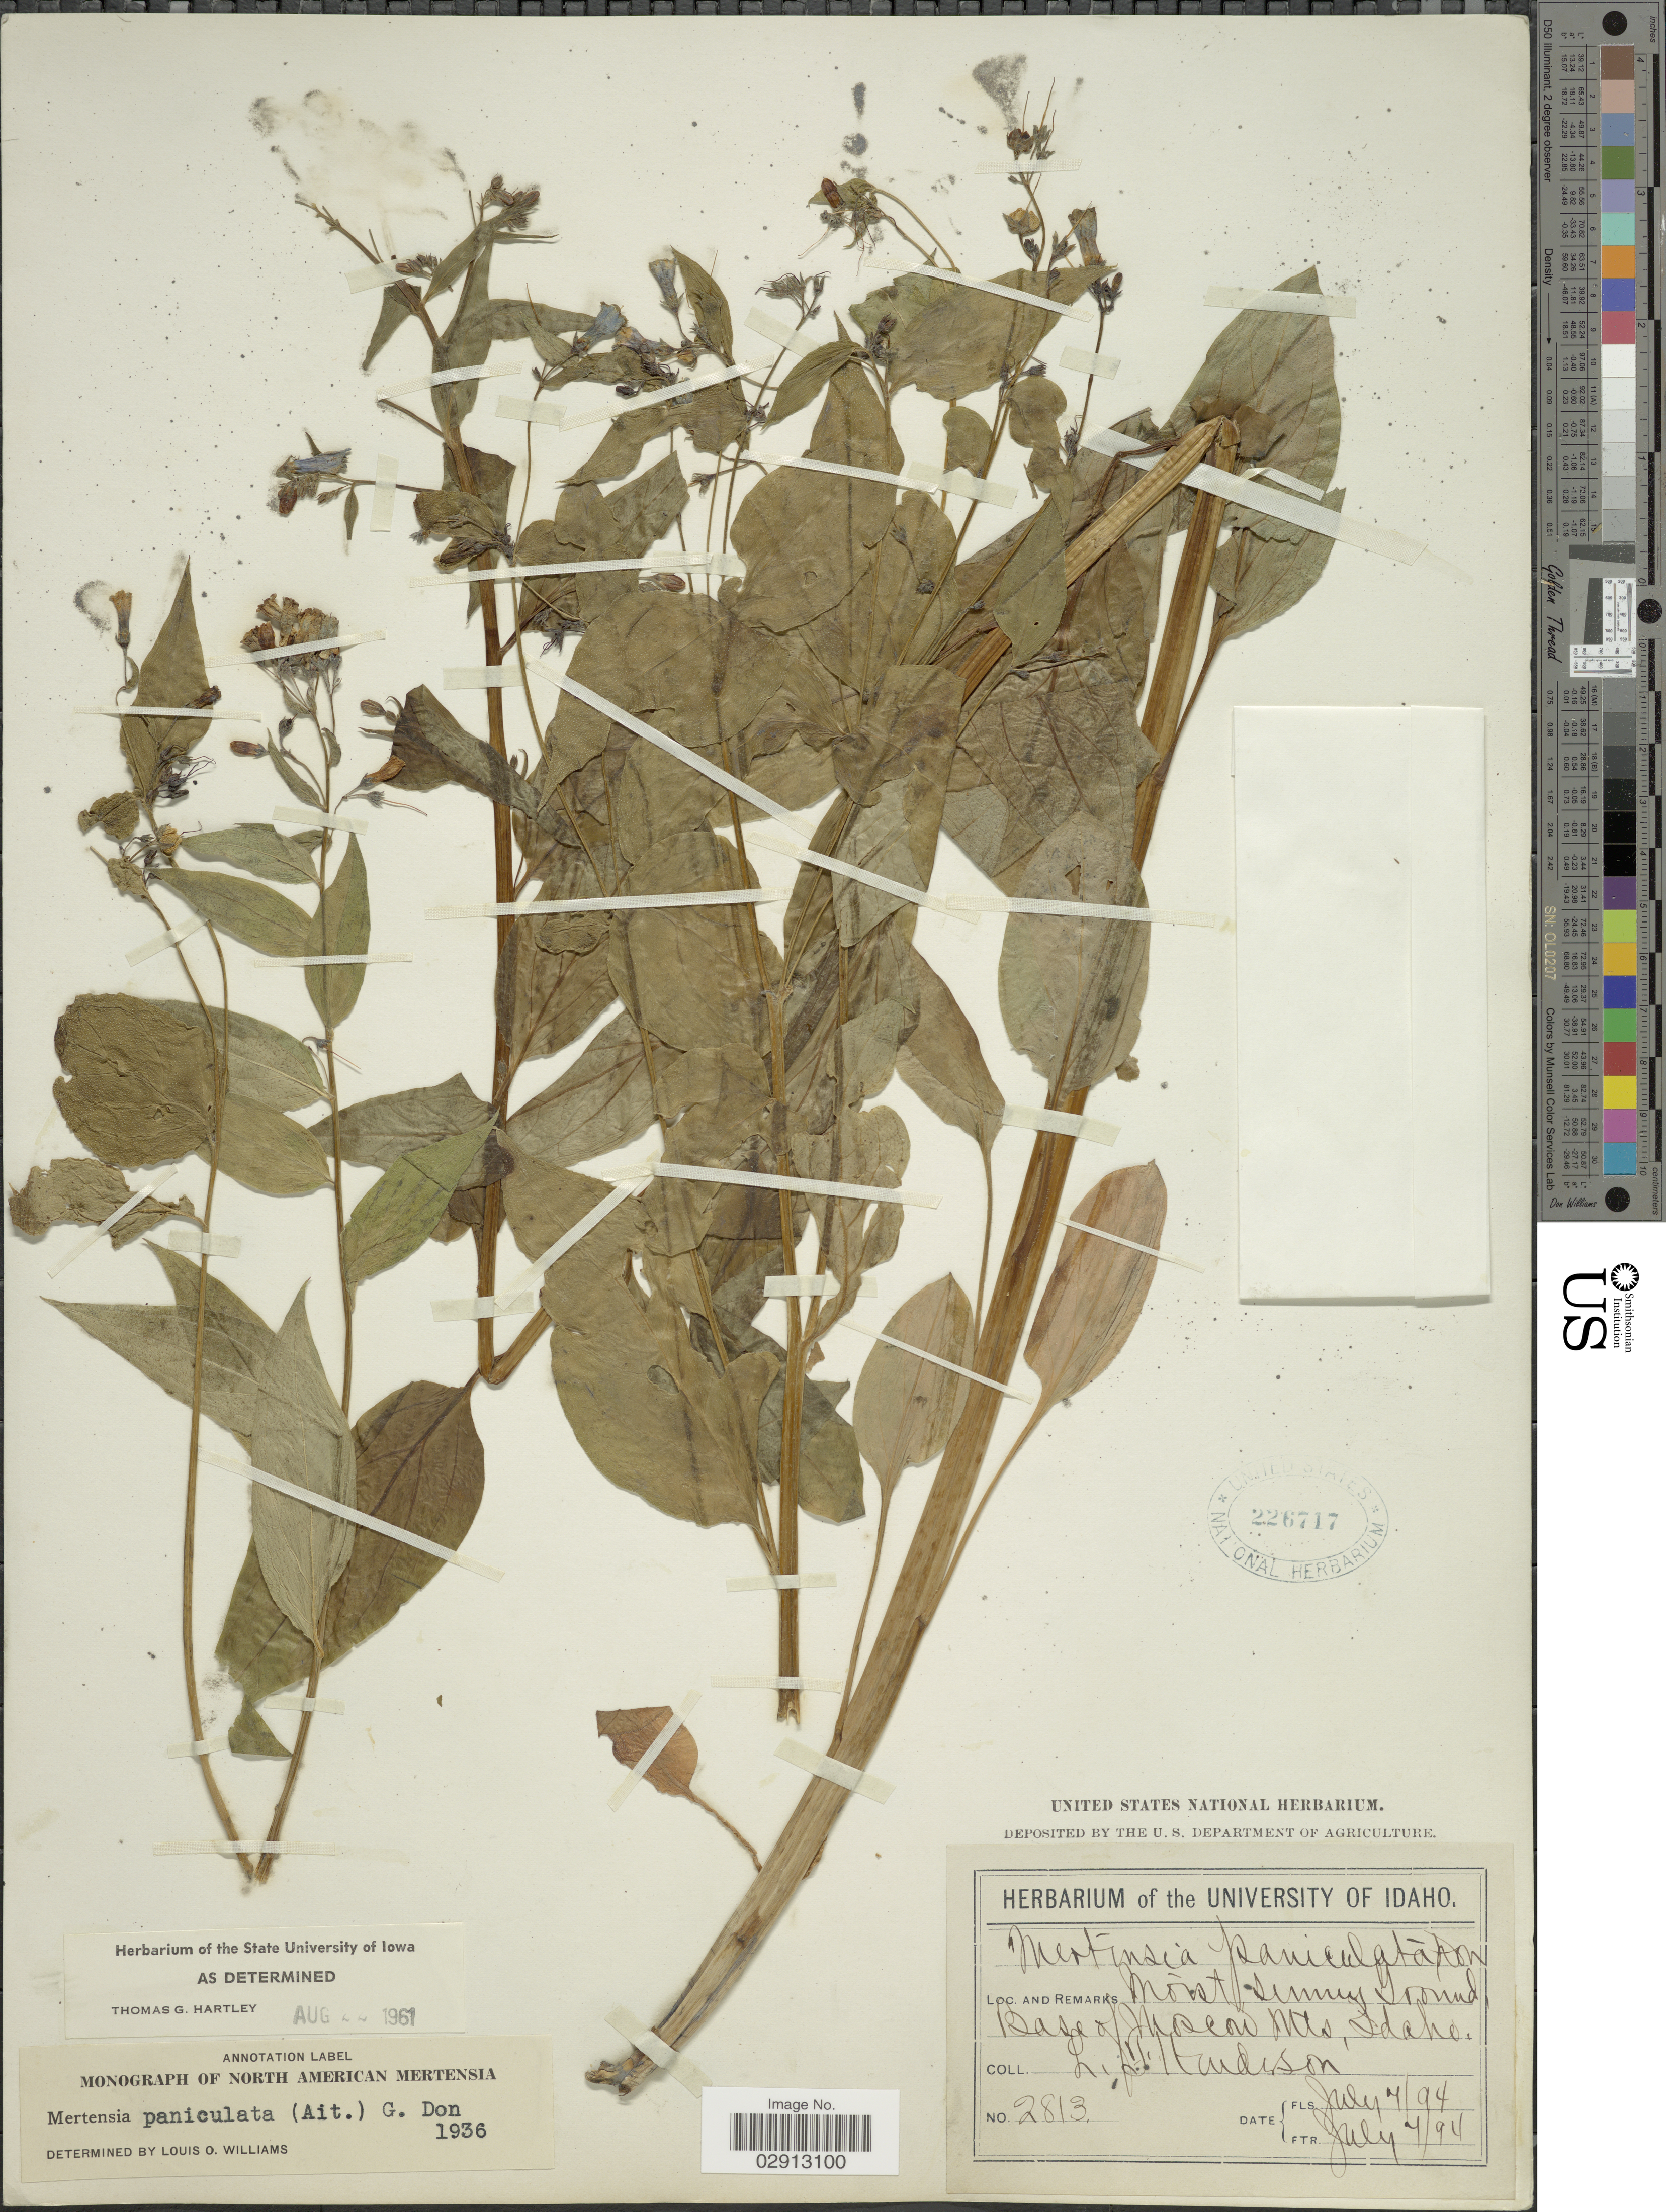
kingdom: Plantae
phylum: Tracheophyta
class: Magnoliopsida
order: Boraginales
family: Boraginaceae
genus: Mertensia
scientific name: Mertensia paniculata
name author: (Aiton) G. Don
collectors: L. Hardison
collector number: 2813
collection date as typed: Transcribed d/m/y: 7/7/94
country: United States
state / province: Idaho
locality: Base of Moscow Mts.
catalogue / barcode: US 226717